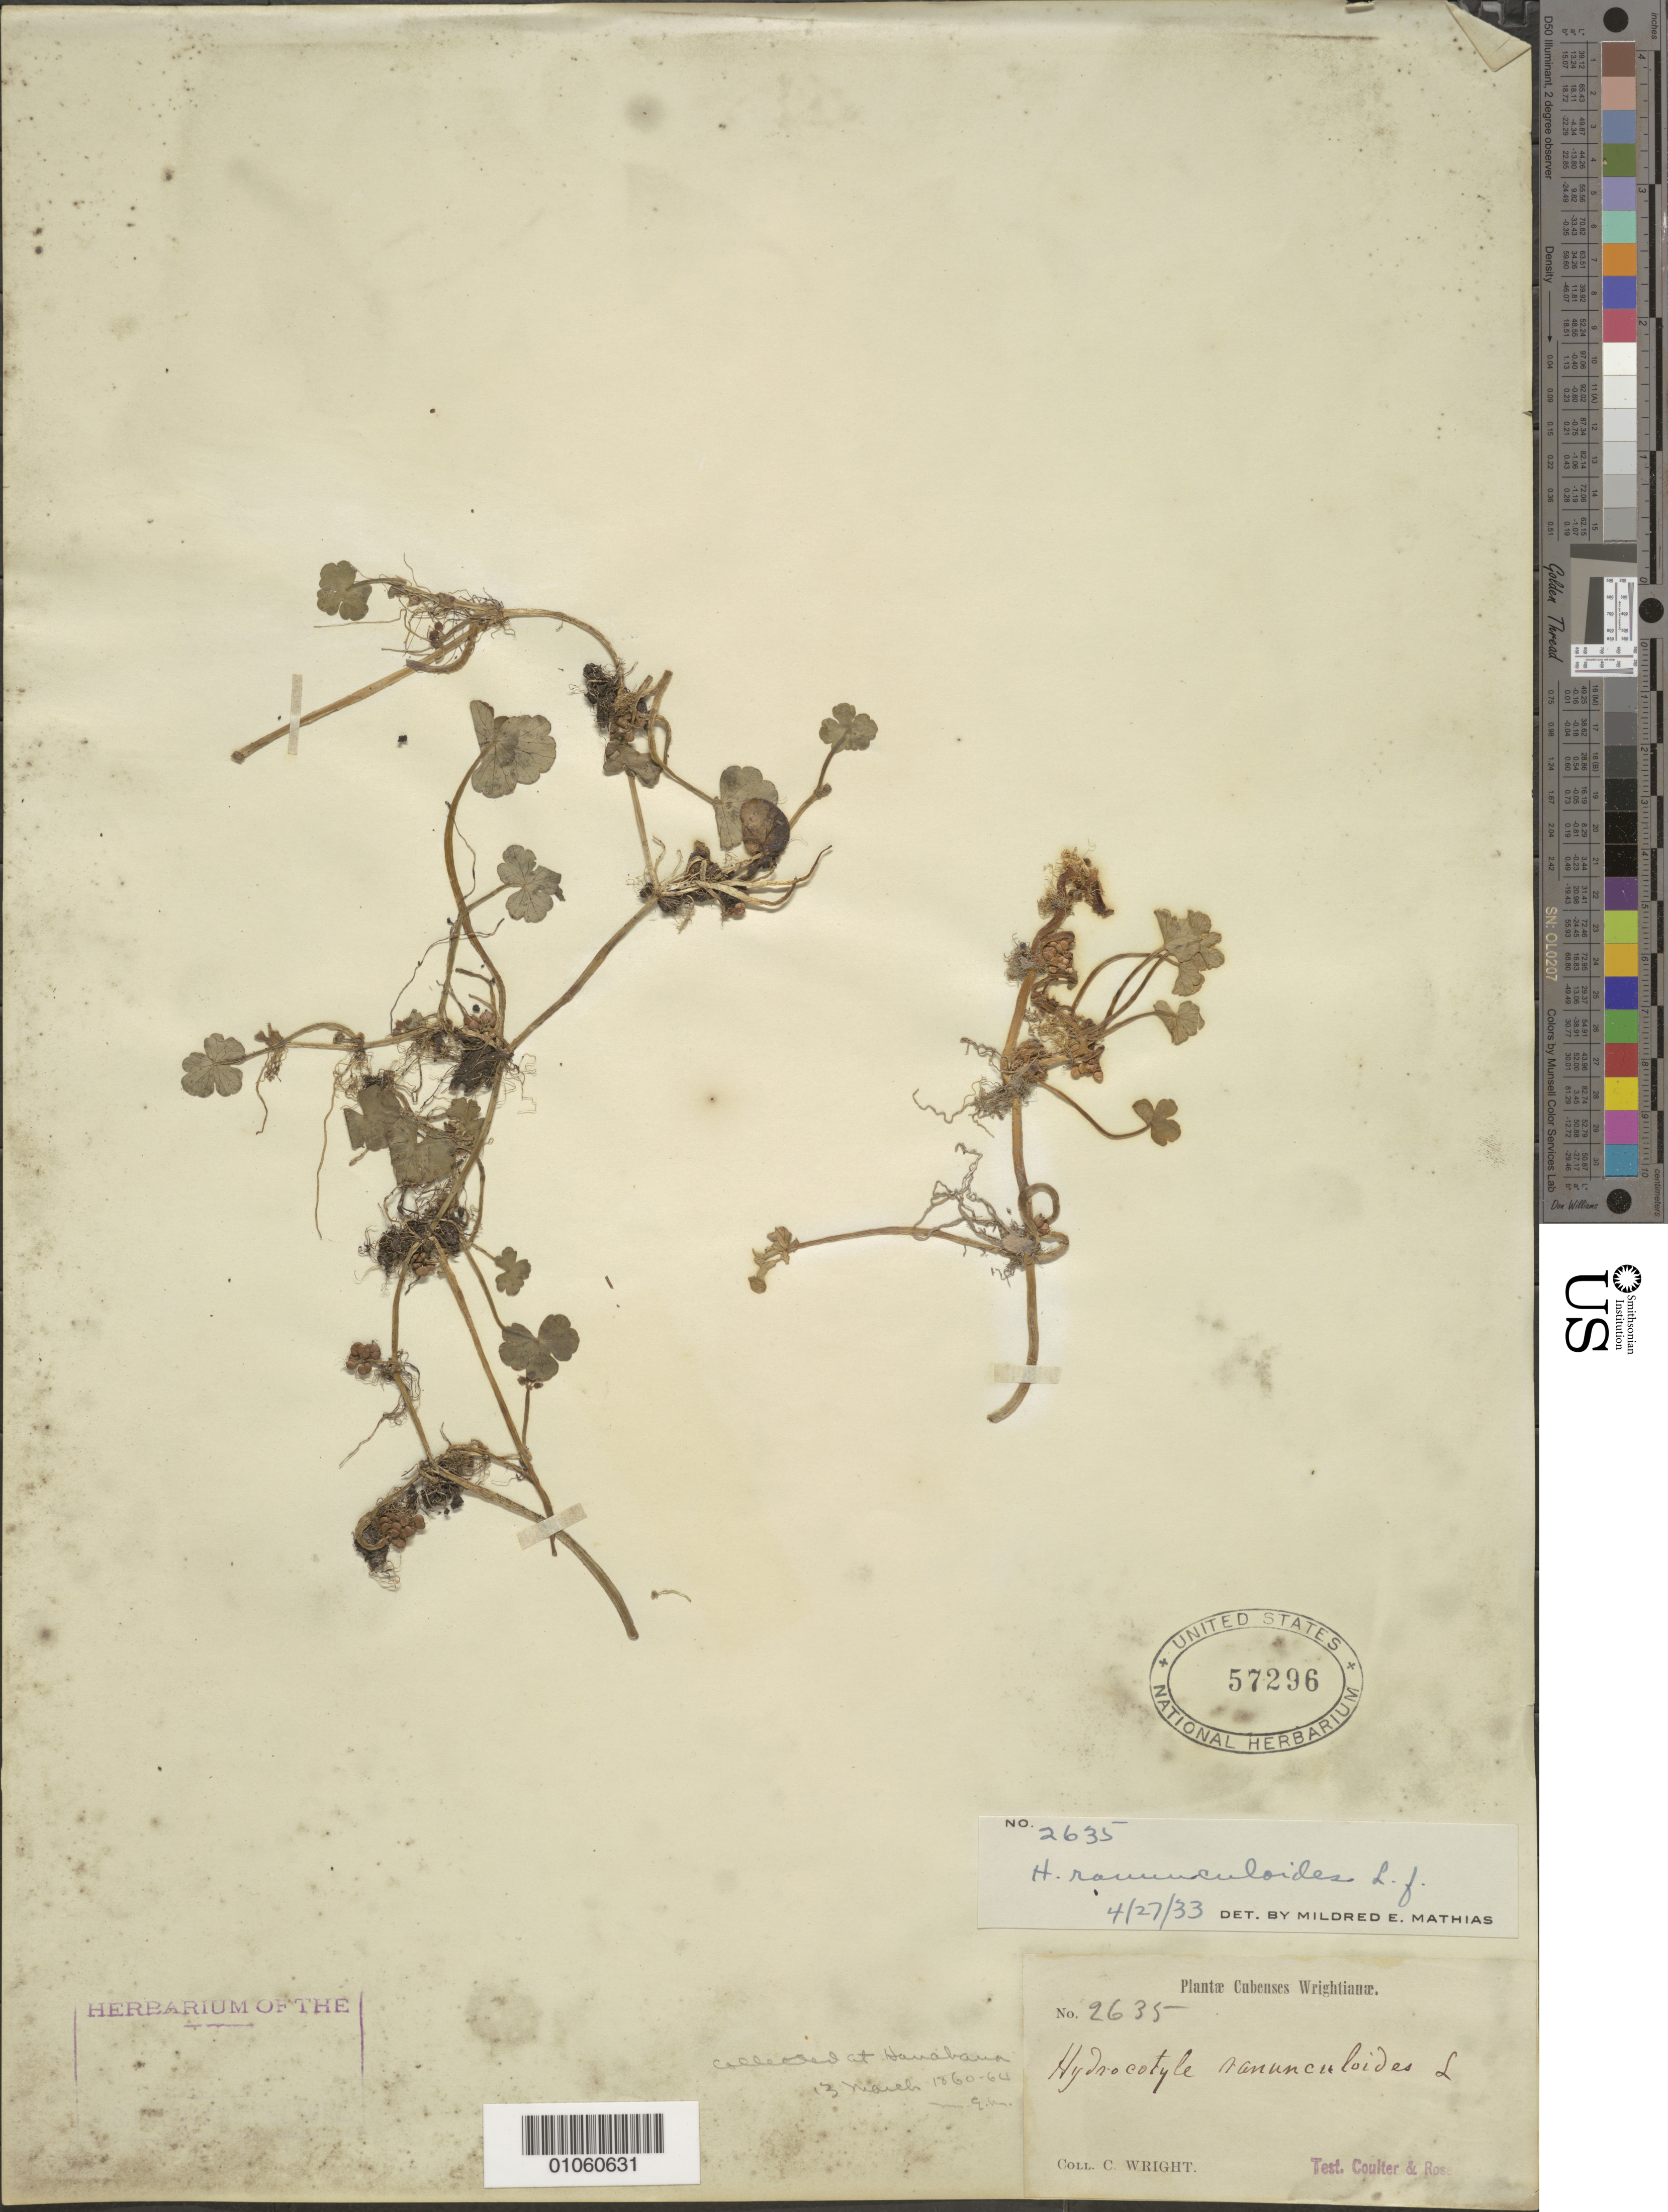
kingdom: Plantae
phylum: Tracheophyta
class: Magnoliopsida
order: Apiales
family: Araliaceae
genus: Hydrocotyle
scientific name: Hydrocotyle ranunculoides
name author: L. f.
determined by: Mathias, M. E.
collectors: C. Wright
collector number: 2635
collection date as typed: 1860 to -- --- 1864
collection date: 1860/1864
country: Cuba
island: Cuba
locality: Hanabana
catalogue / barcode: US 57296